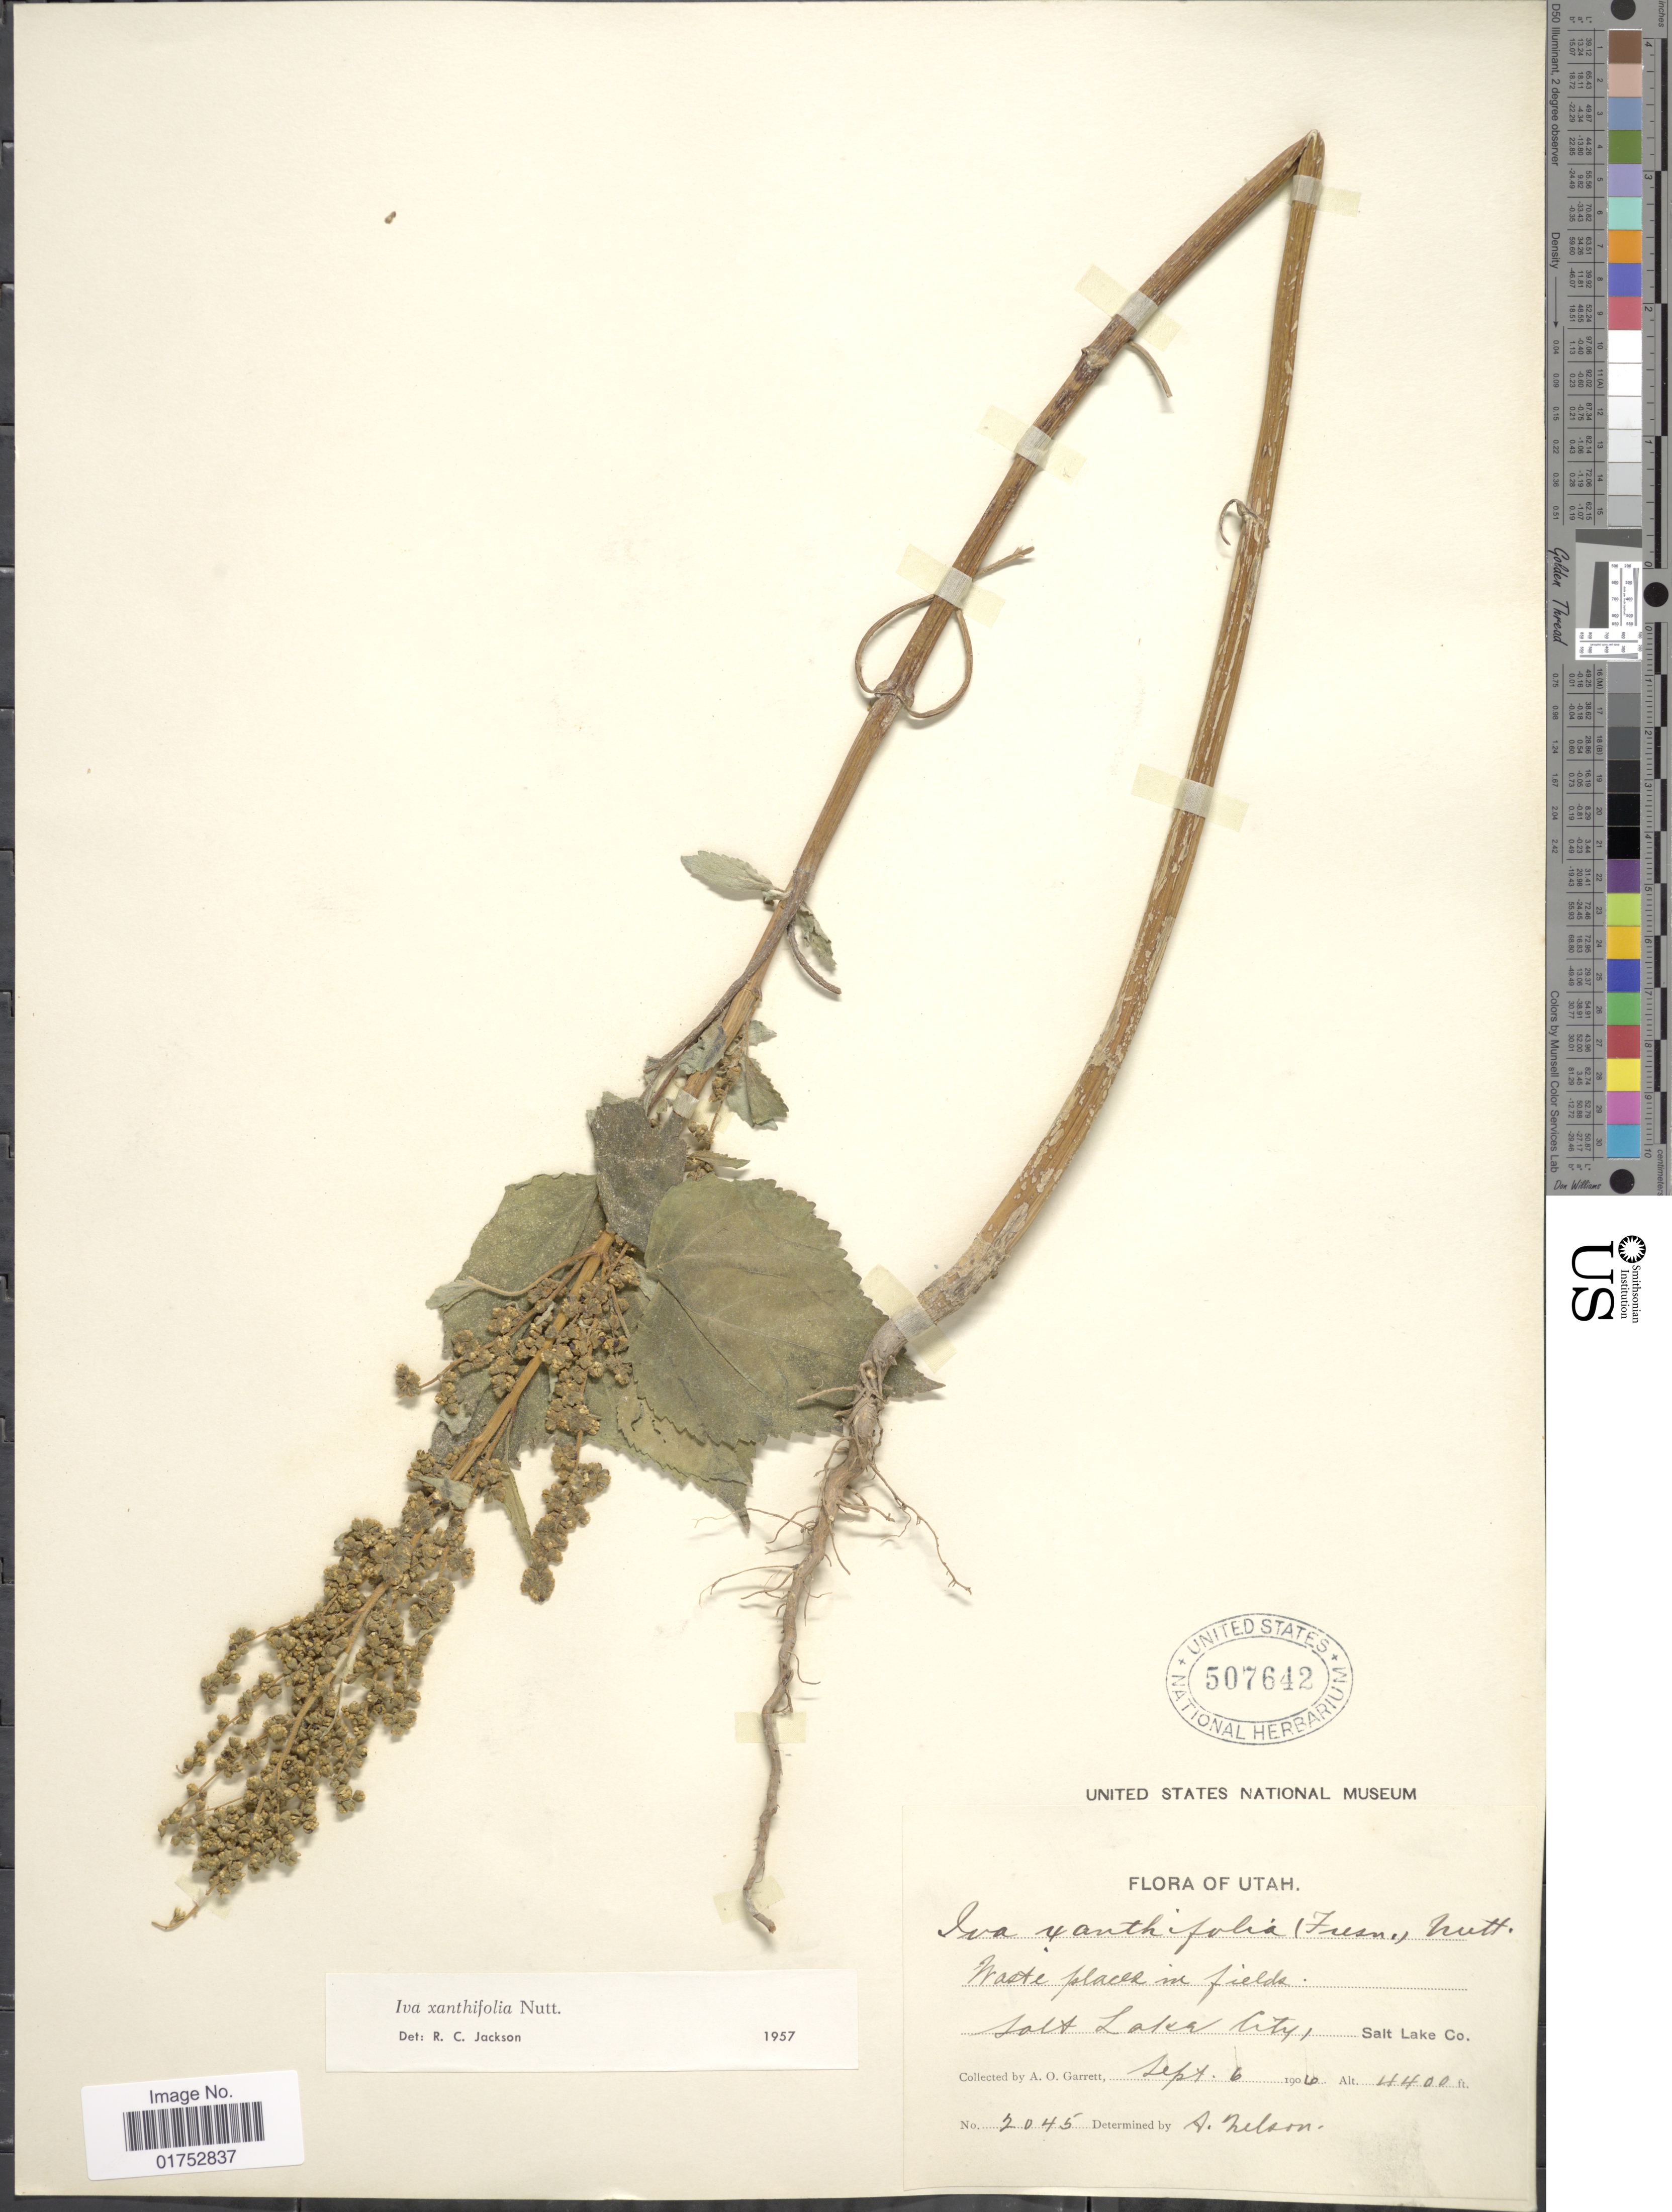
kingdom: Plantae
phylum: Tracheophyta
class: Magnoliopsida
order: Asterales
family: Asteraceae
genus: Iva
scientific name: Iva xanthifolia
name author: Nutt.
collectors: A. O. Garrett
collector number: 2045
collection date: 1910-09-06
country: United States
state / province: Utah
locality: Salt Lake City, Salt Lake Co.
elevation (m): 1341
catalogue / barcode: US 507642